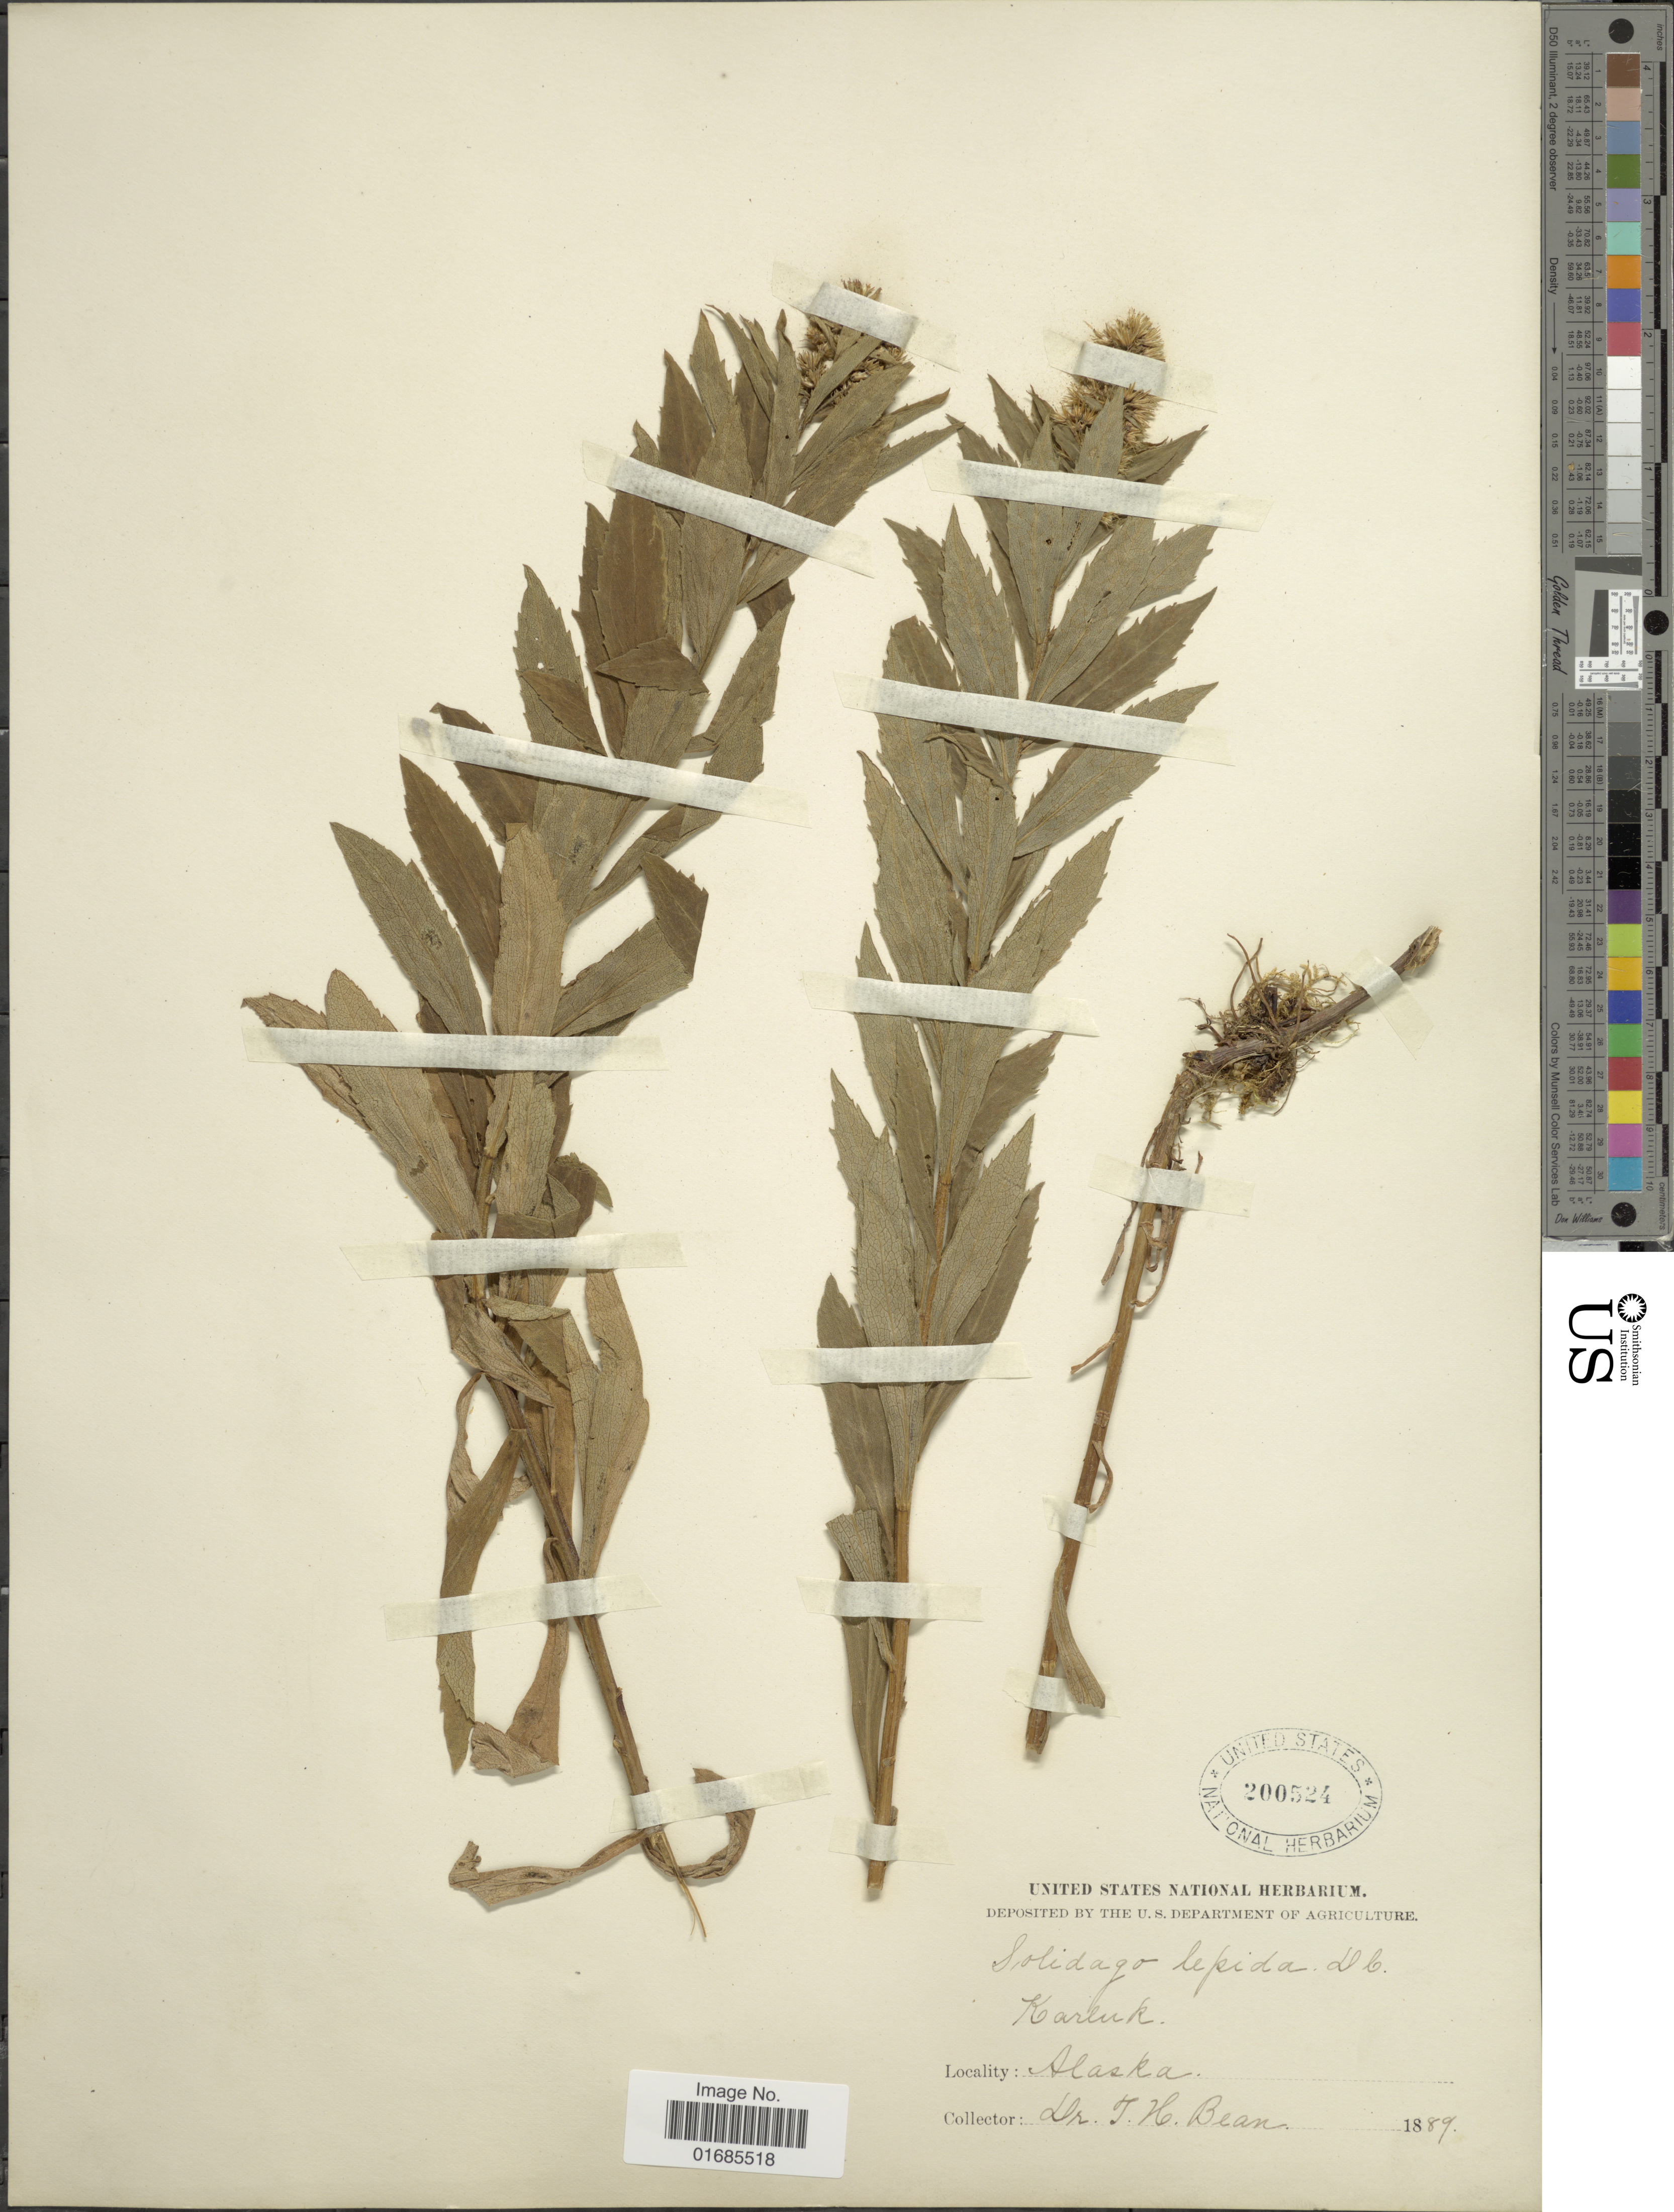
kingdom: Plantae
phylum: Tracheophyta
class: Magnoliopsida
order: Asterales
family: Asteraceae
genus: Solidago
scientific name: Solidago canadensis var. salebrosa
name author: (Piper) M.E. Jones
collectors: T. Bean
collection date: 1889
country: United States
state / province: Alaska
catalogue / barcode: US 200524